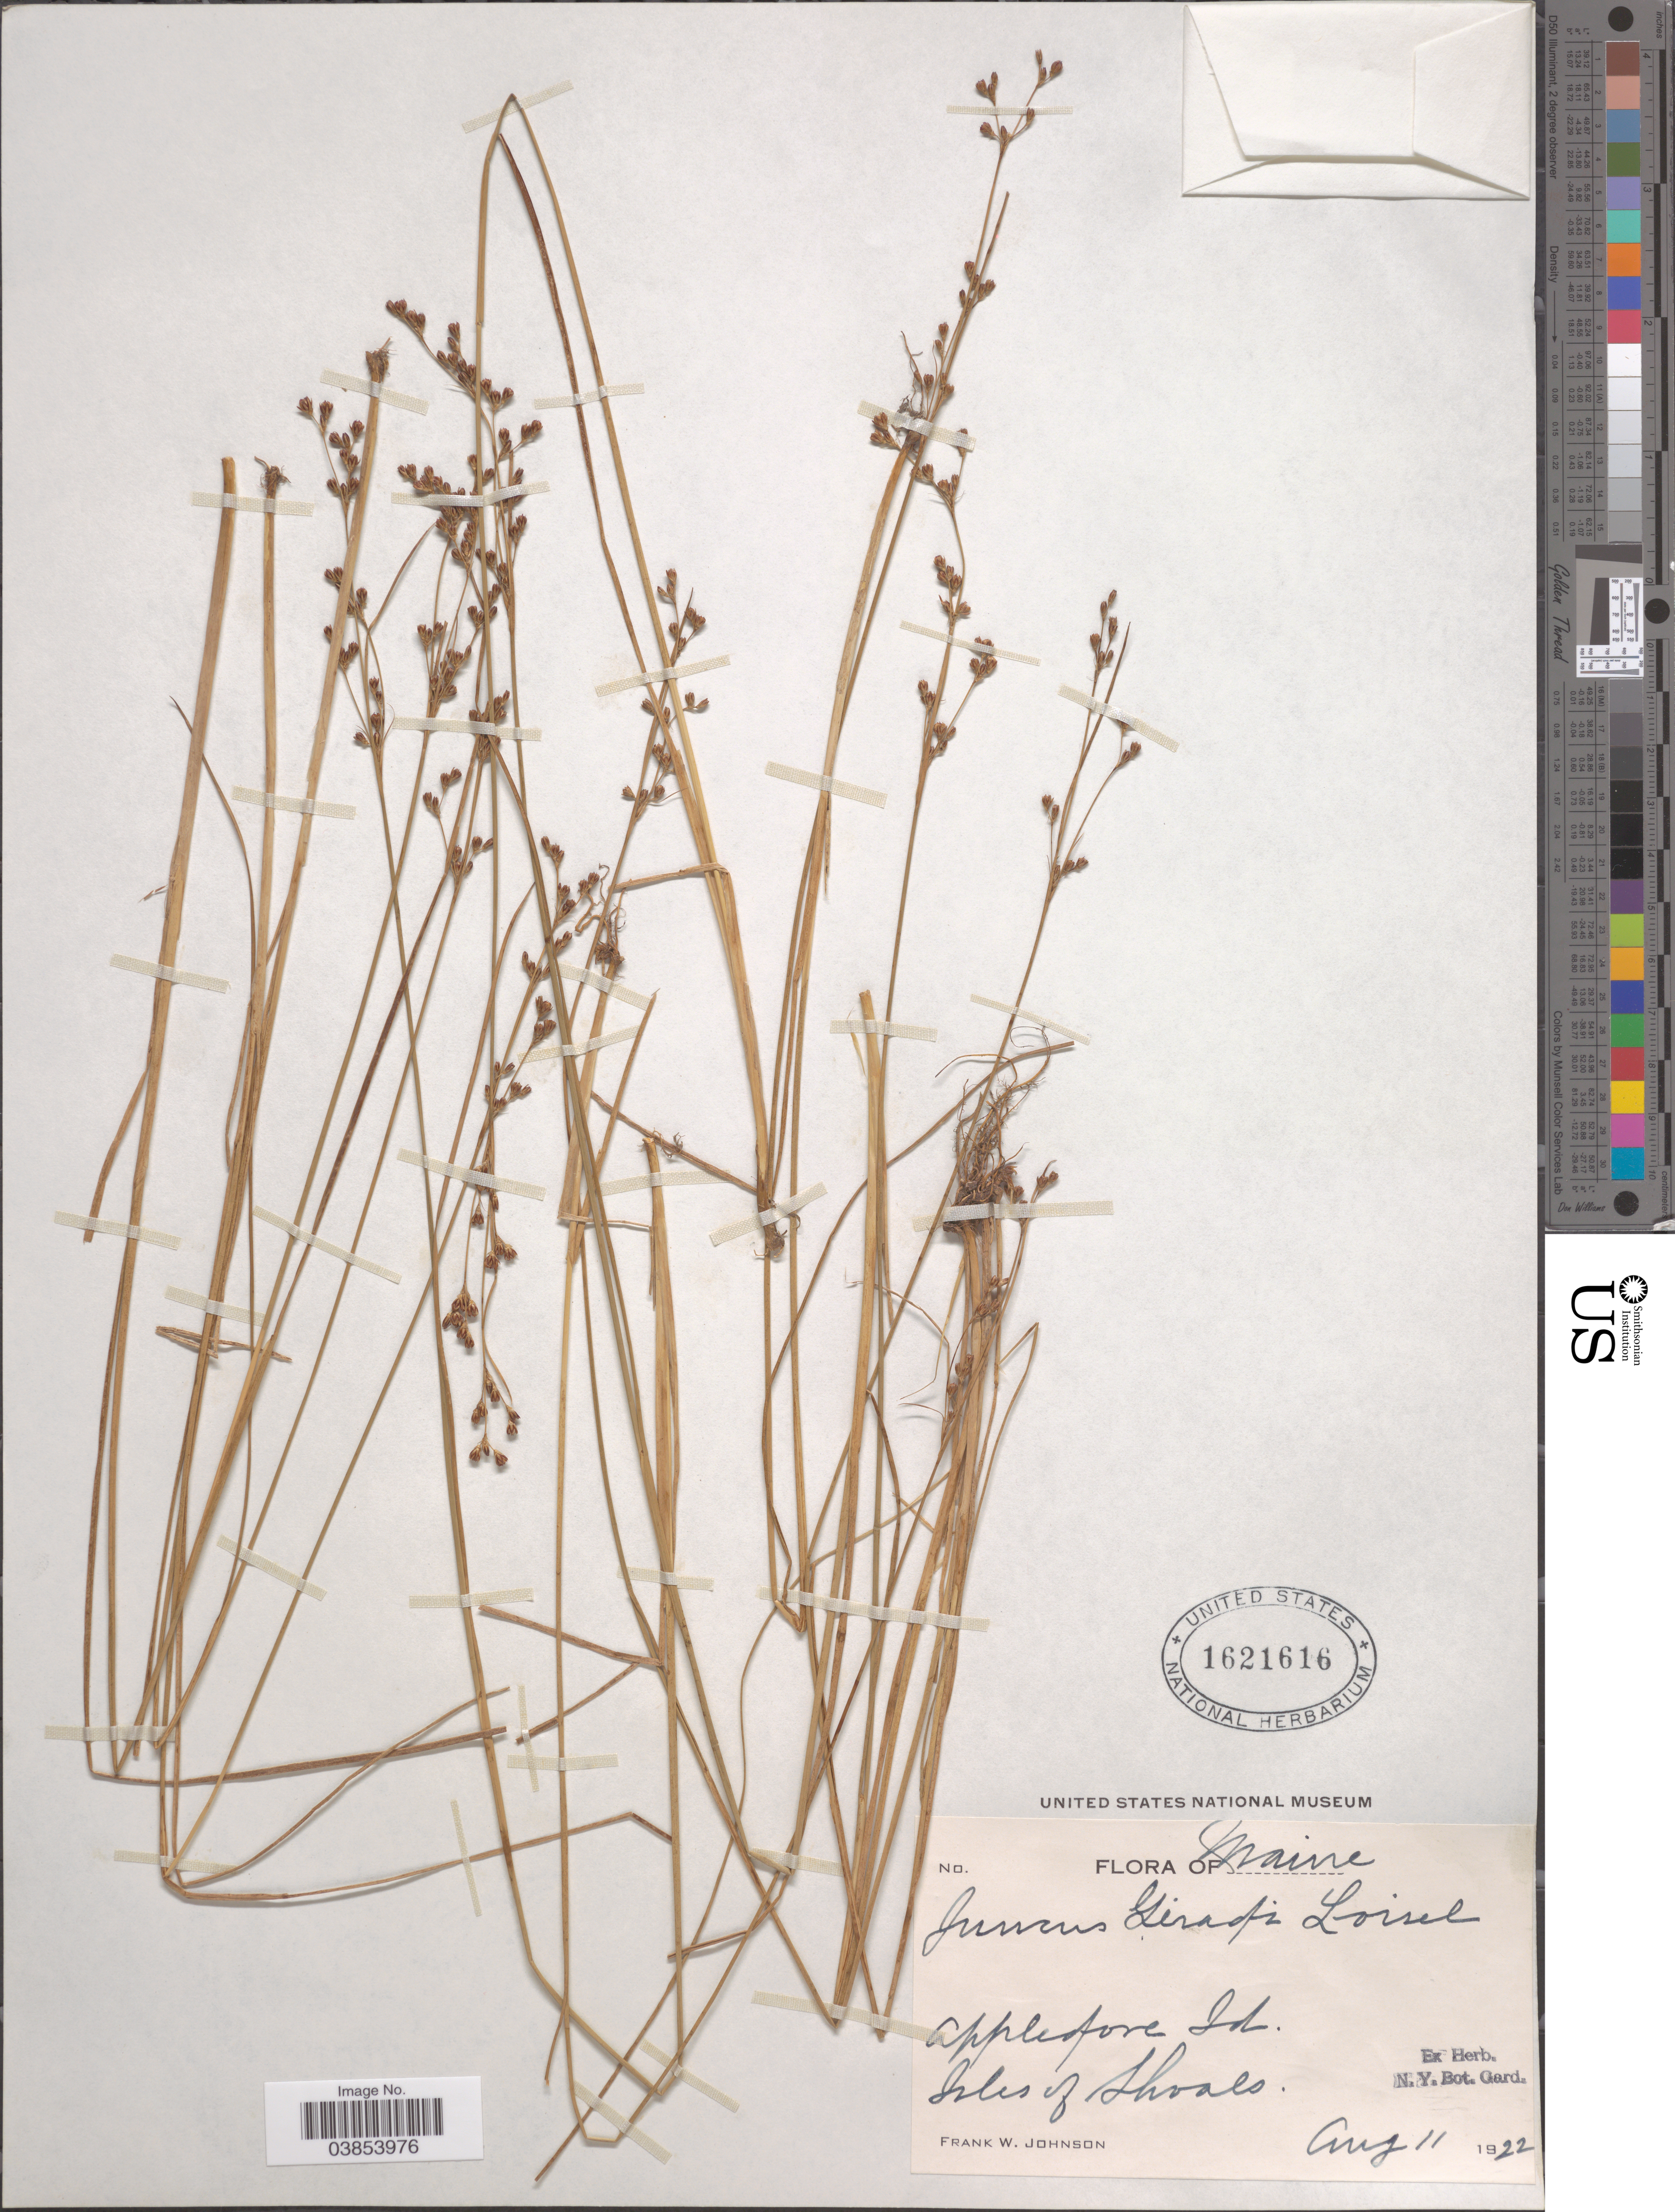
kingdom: Plantae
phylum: Tracheophyta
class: Liliopsida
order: Poales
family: Juncaceae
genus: Juncus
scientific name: Juncus gerardi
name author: Loisel.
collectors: F. W. Johnson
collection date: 1922-08-11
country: United States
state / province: Maine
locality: Appledore Id. Isles of Shoals.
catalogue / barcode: US 1621616